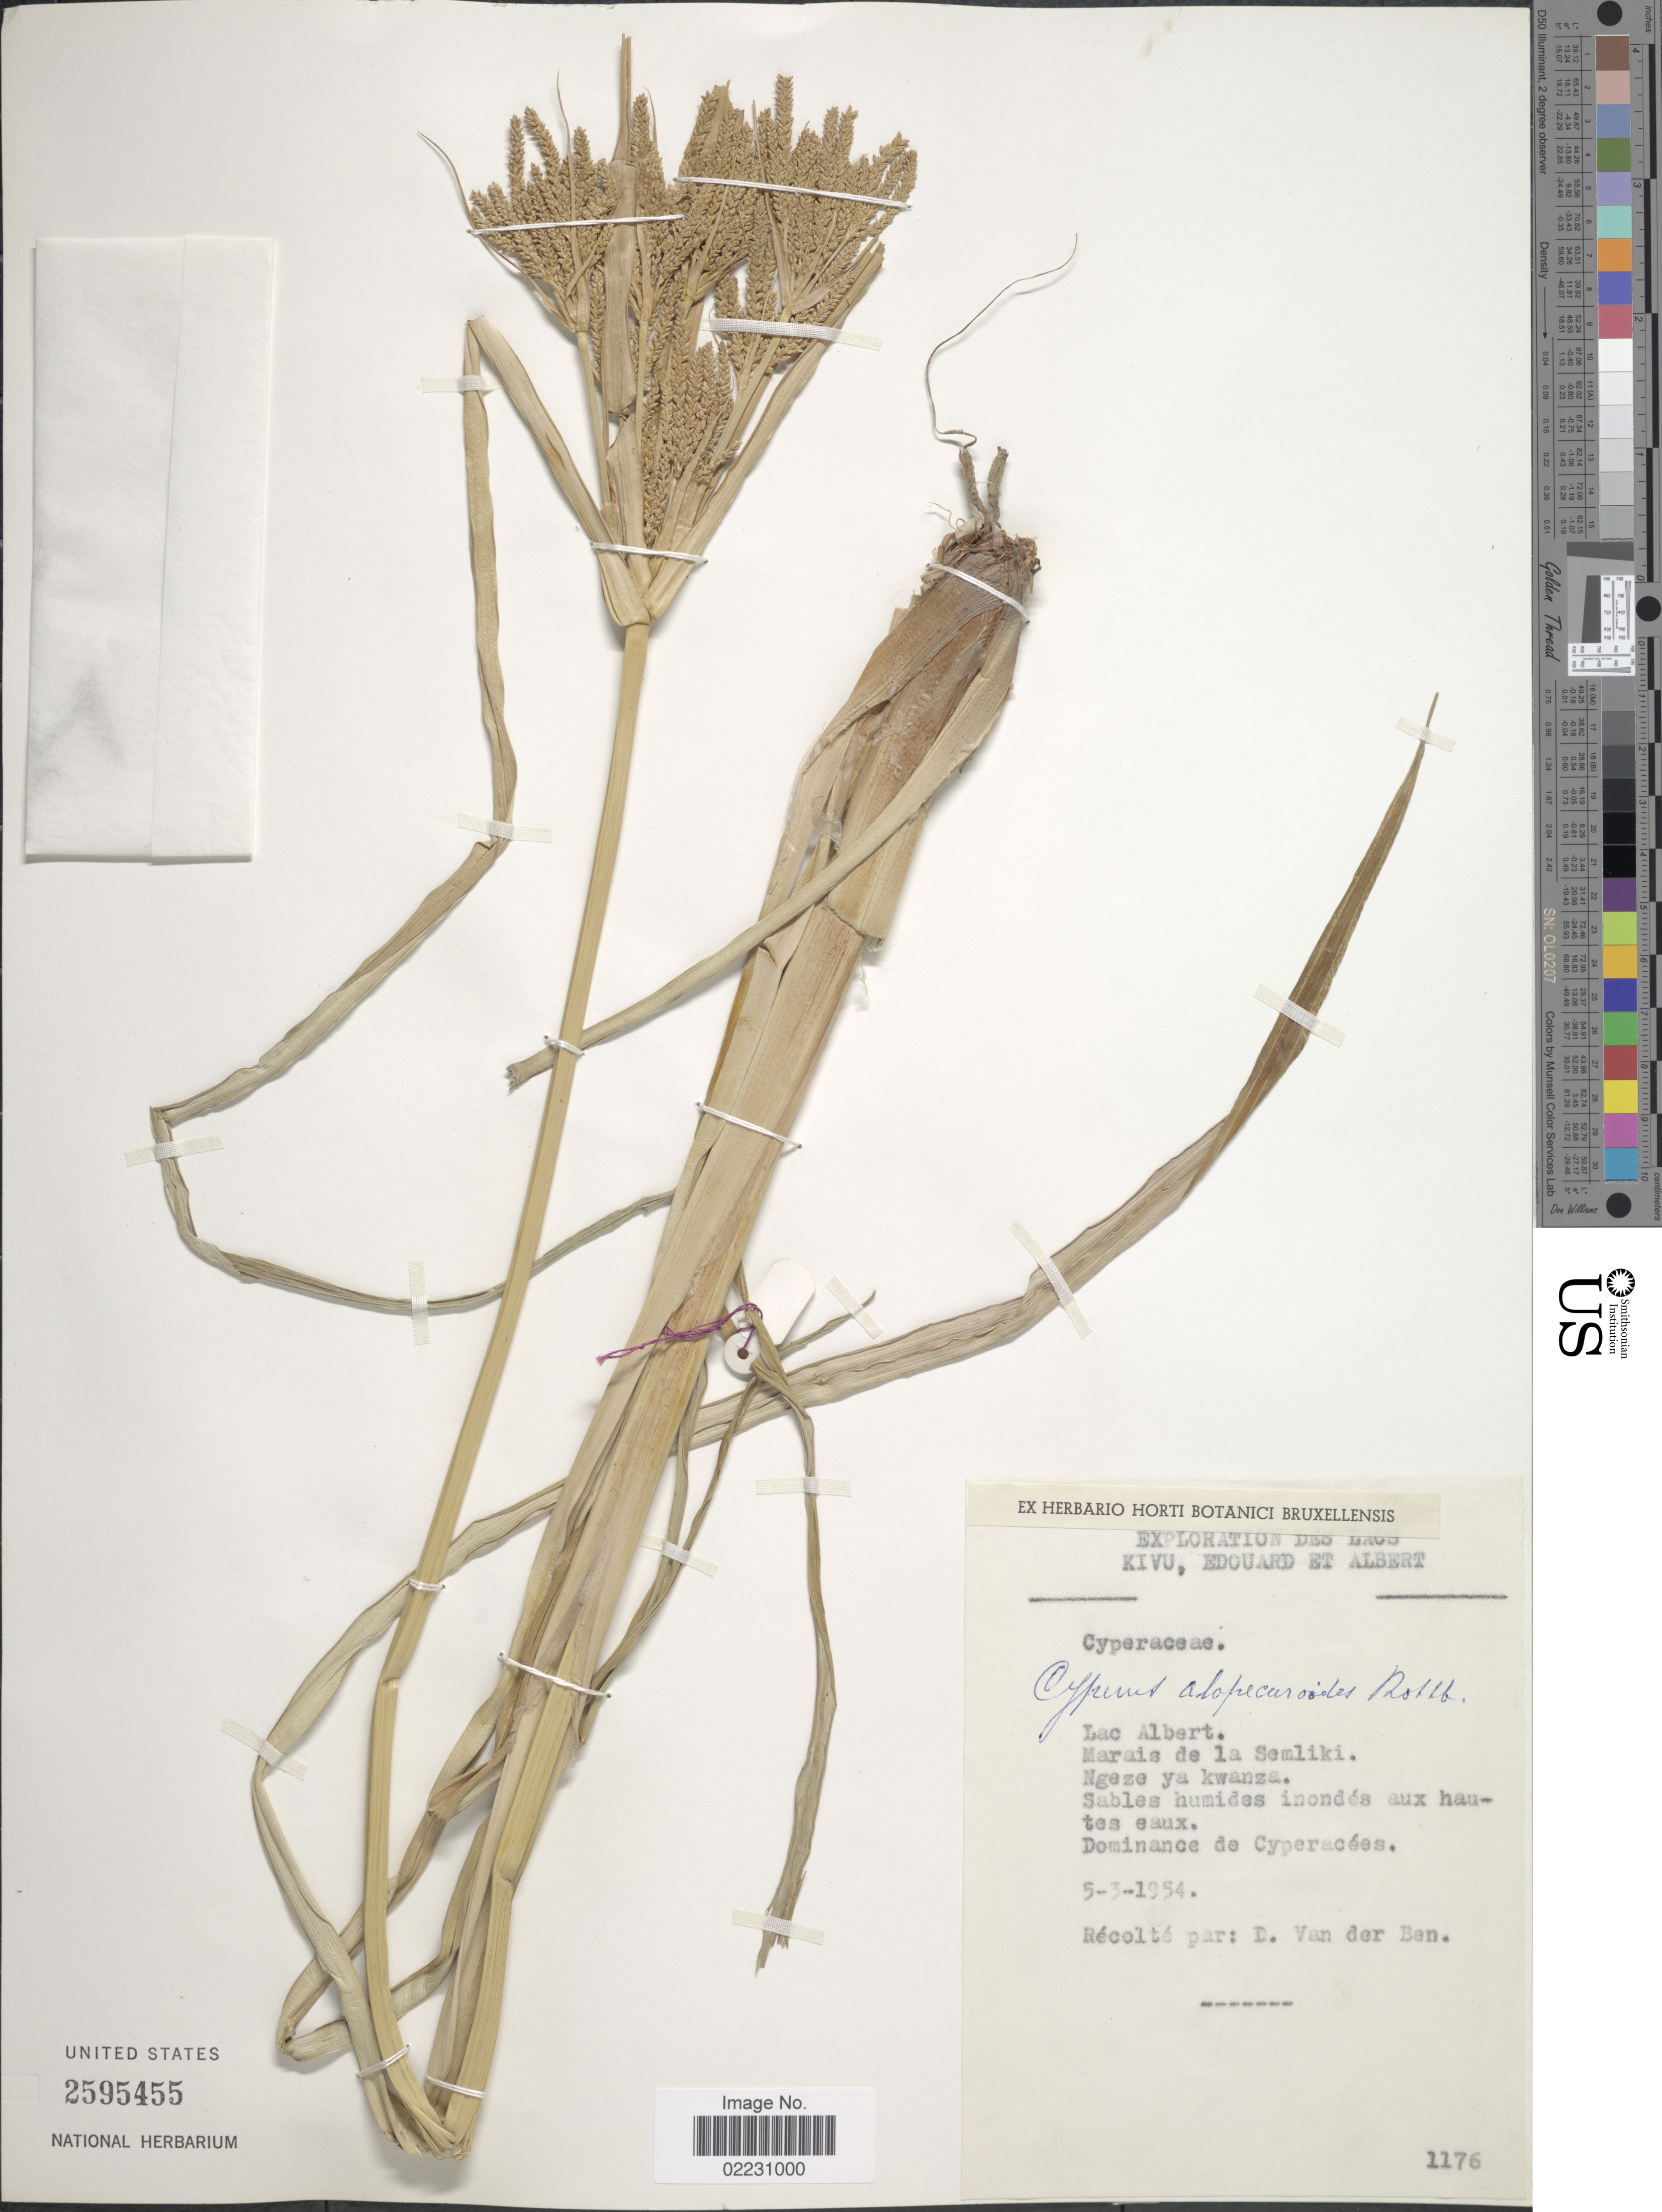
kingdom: Plantae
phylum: Tracheophyta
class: Liliopsida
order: Poales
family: Cyperaceae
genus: Cyperus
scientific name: Cyperus alopecuroides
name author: Rottb.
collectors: D. Van Der Ben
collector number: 1176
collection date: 1954-03-05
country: Congo, Democratic Republic of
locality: Lac Albert, Marais de la Semliki.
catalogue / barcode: US 2595455